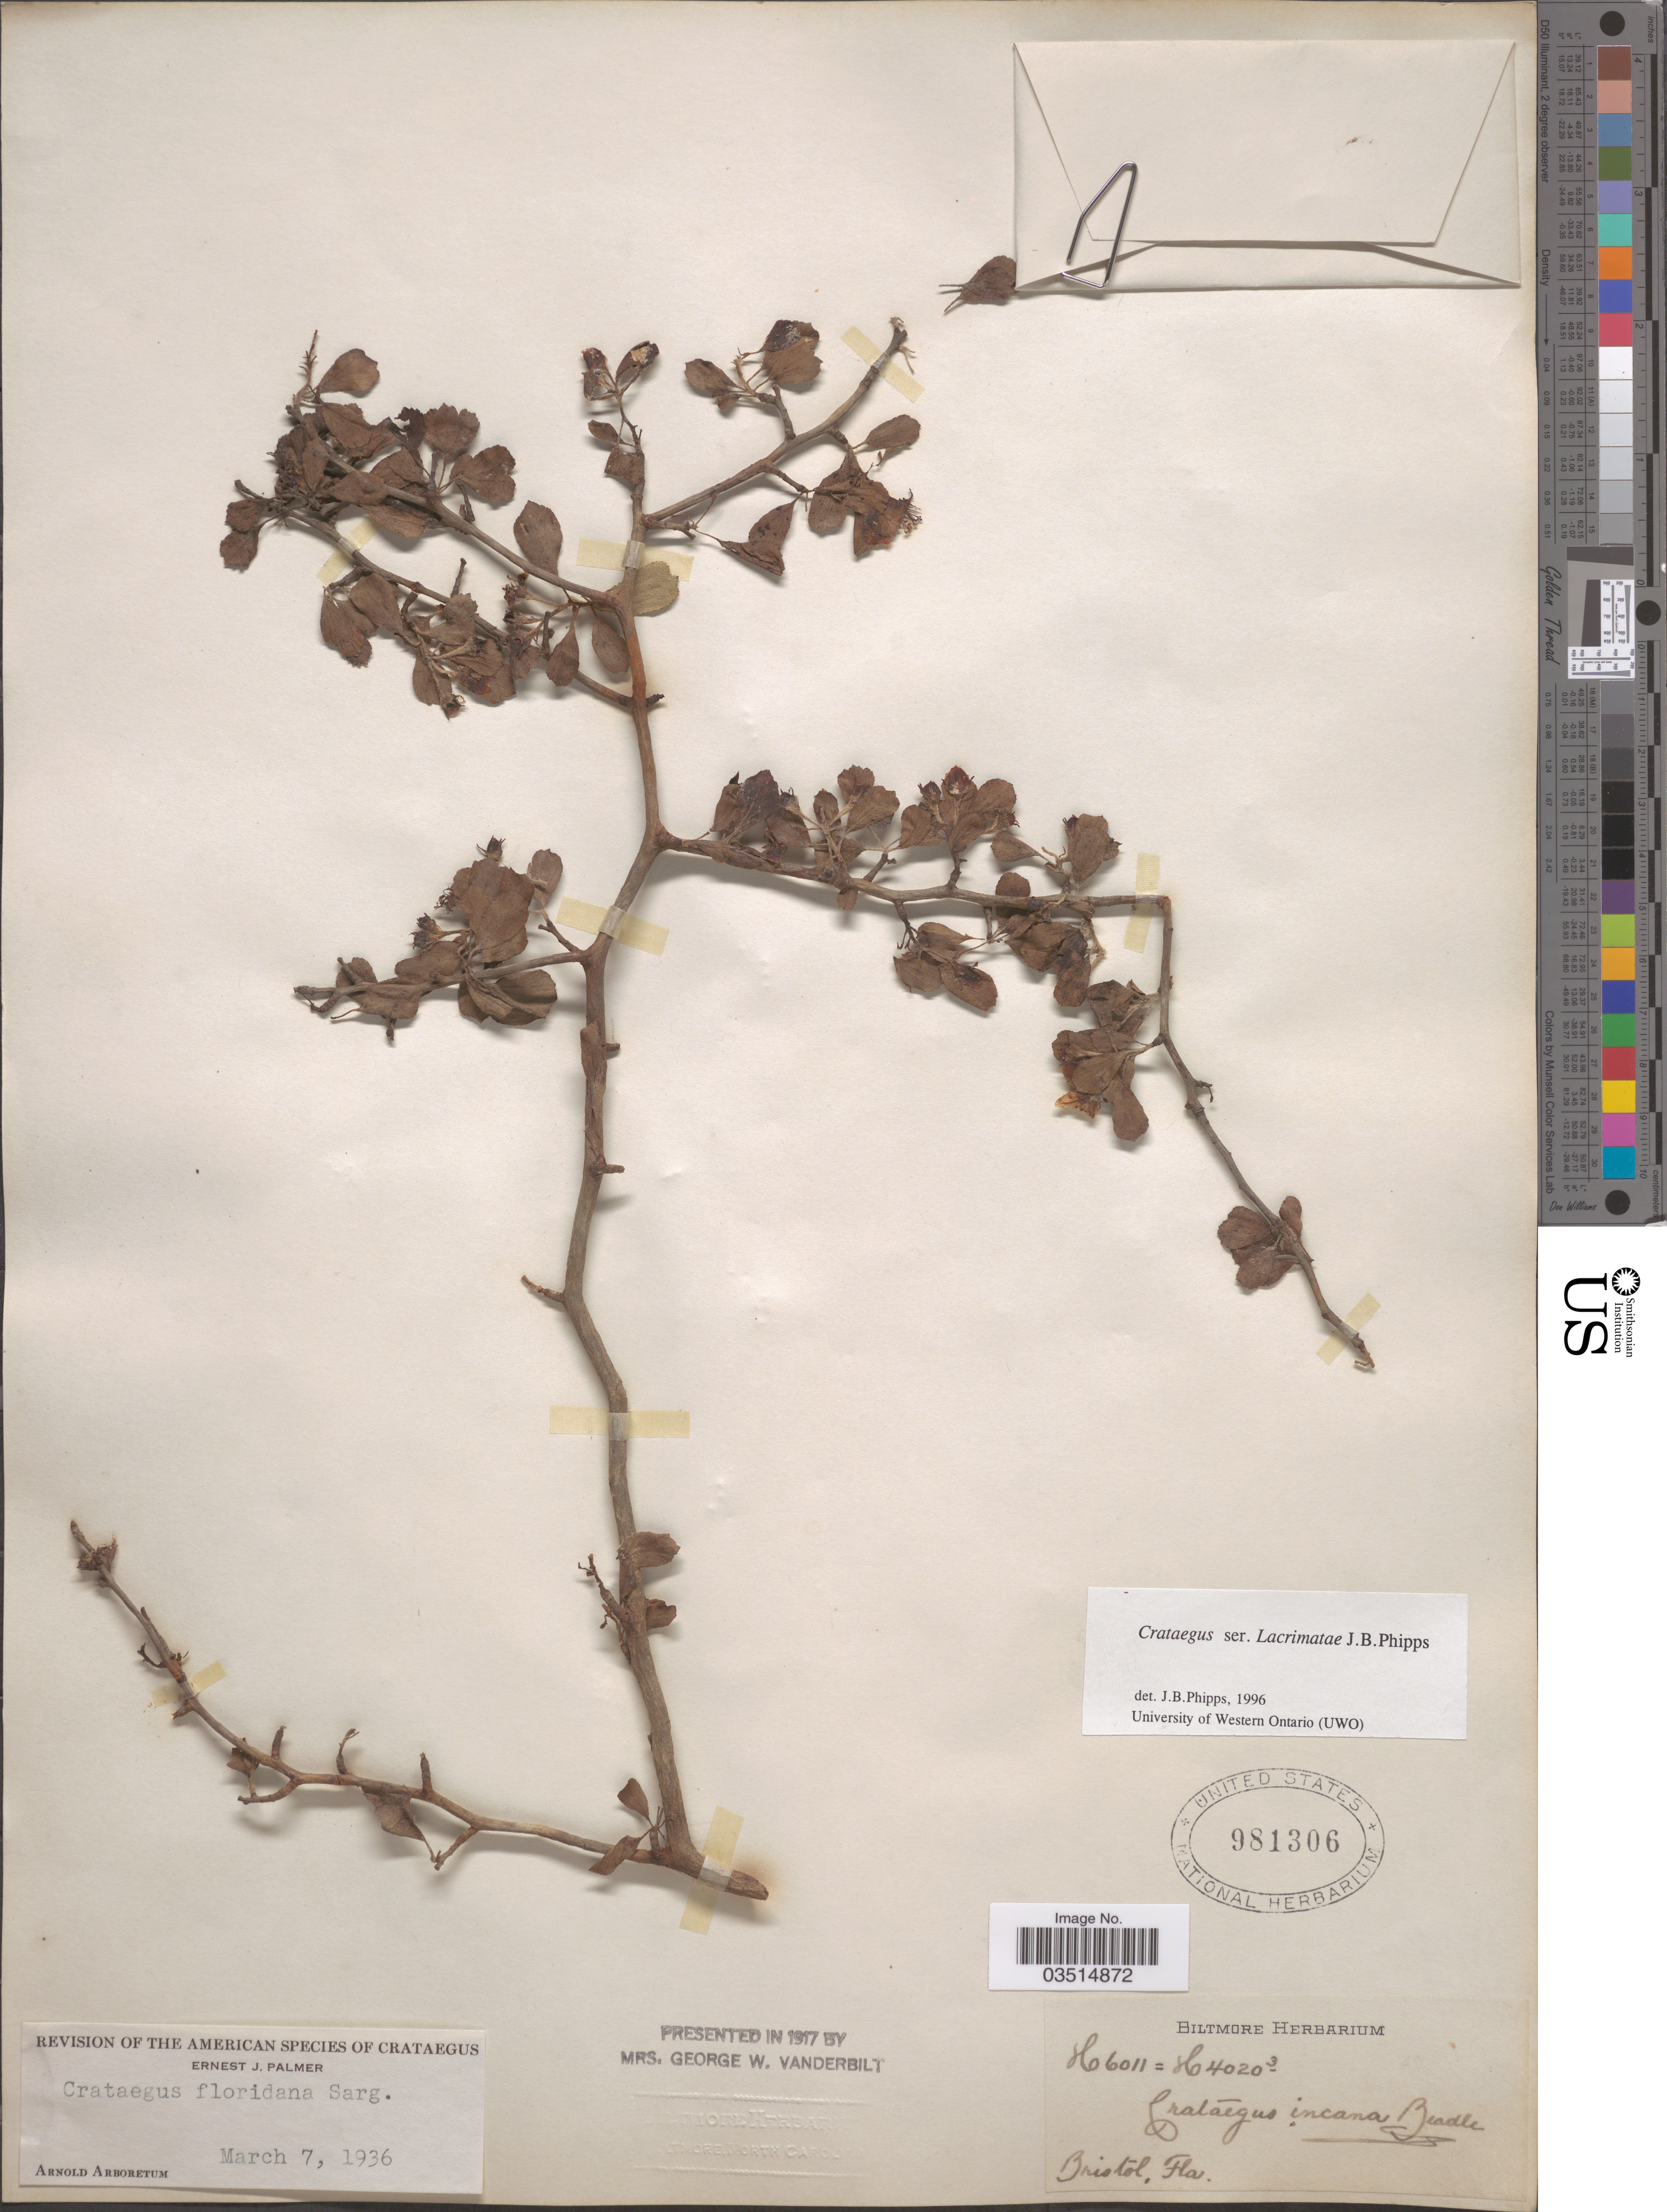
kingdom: Plantae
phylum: Tracheophyta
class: Magnoliopsida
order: Rosales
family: Rosaceae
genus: Crataegus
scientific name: Crataegus floridana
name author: Sarg.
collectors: ex herb. Biltmore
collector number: H6011 = H4020³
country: United States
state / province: Florida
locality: Bristol.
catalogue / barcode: US 981306